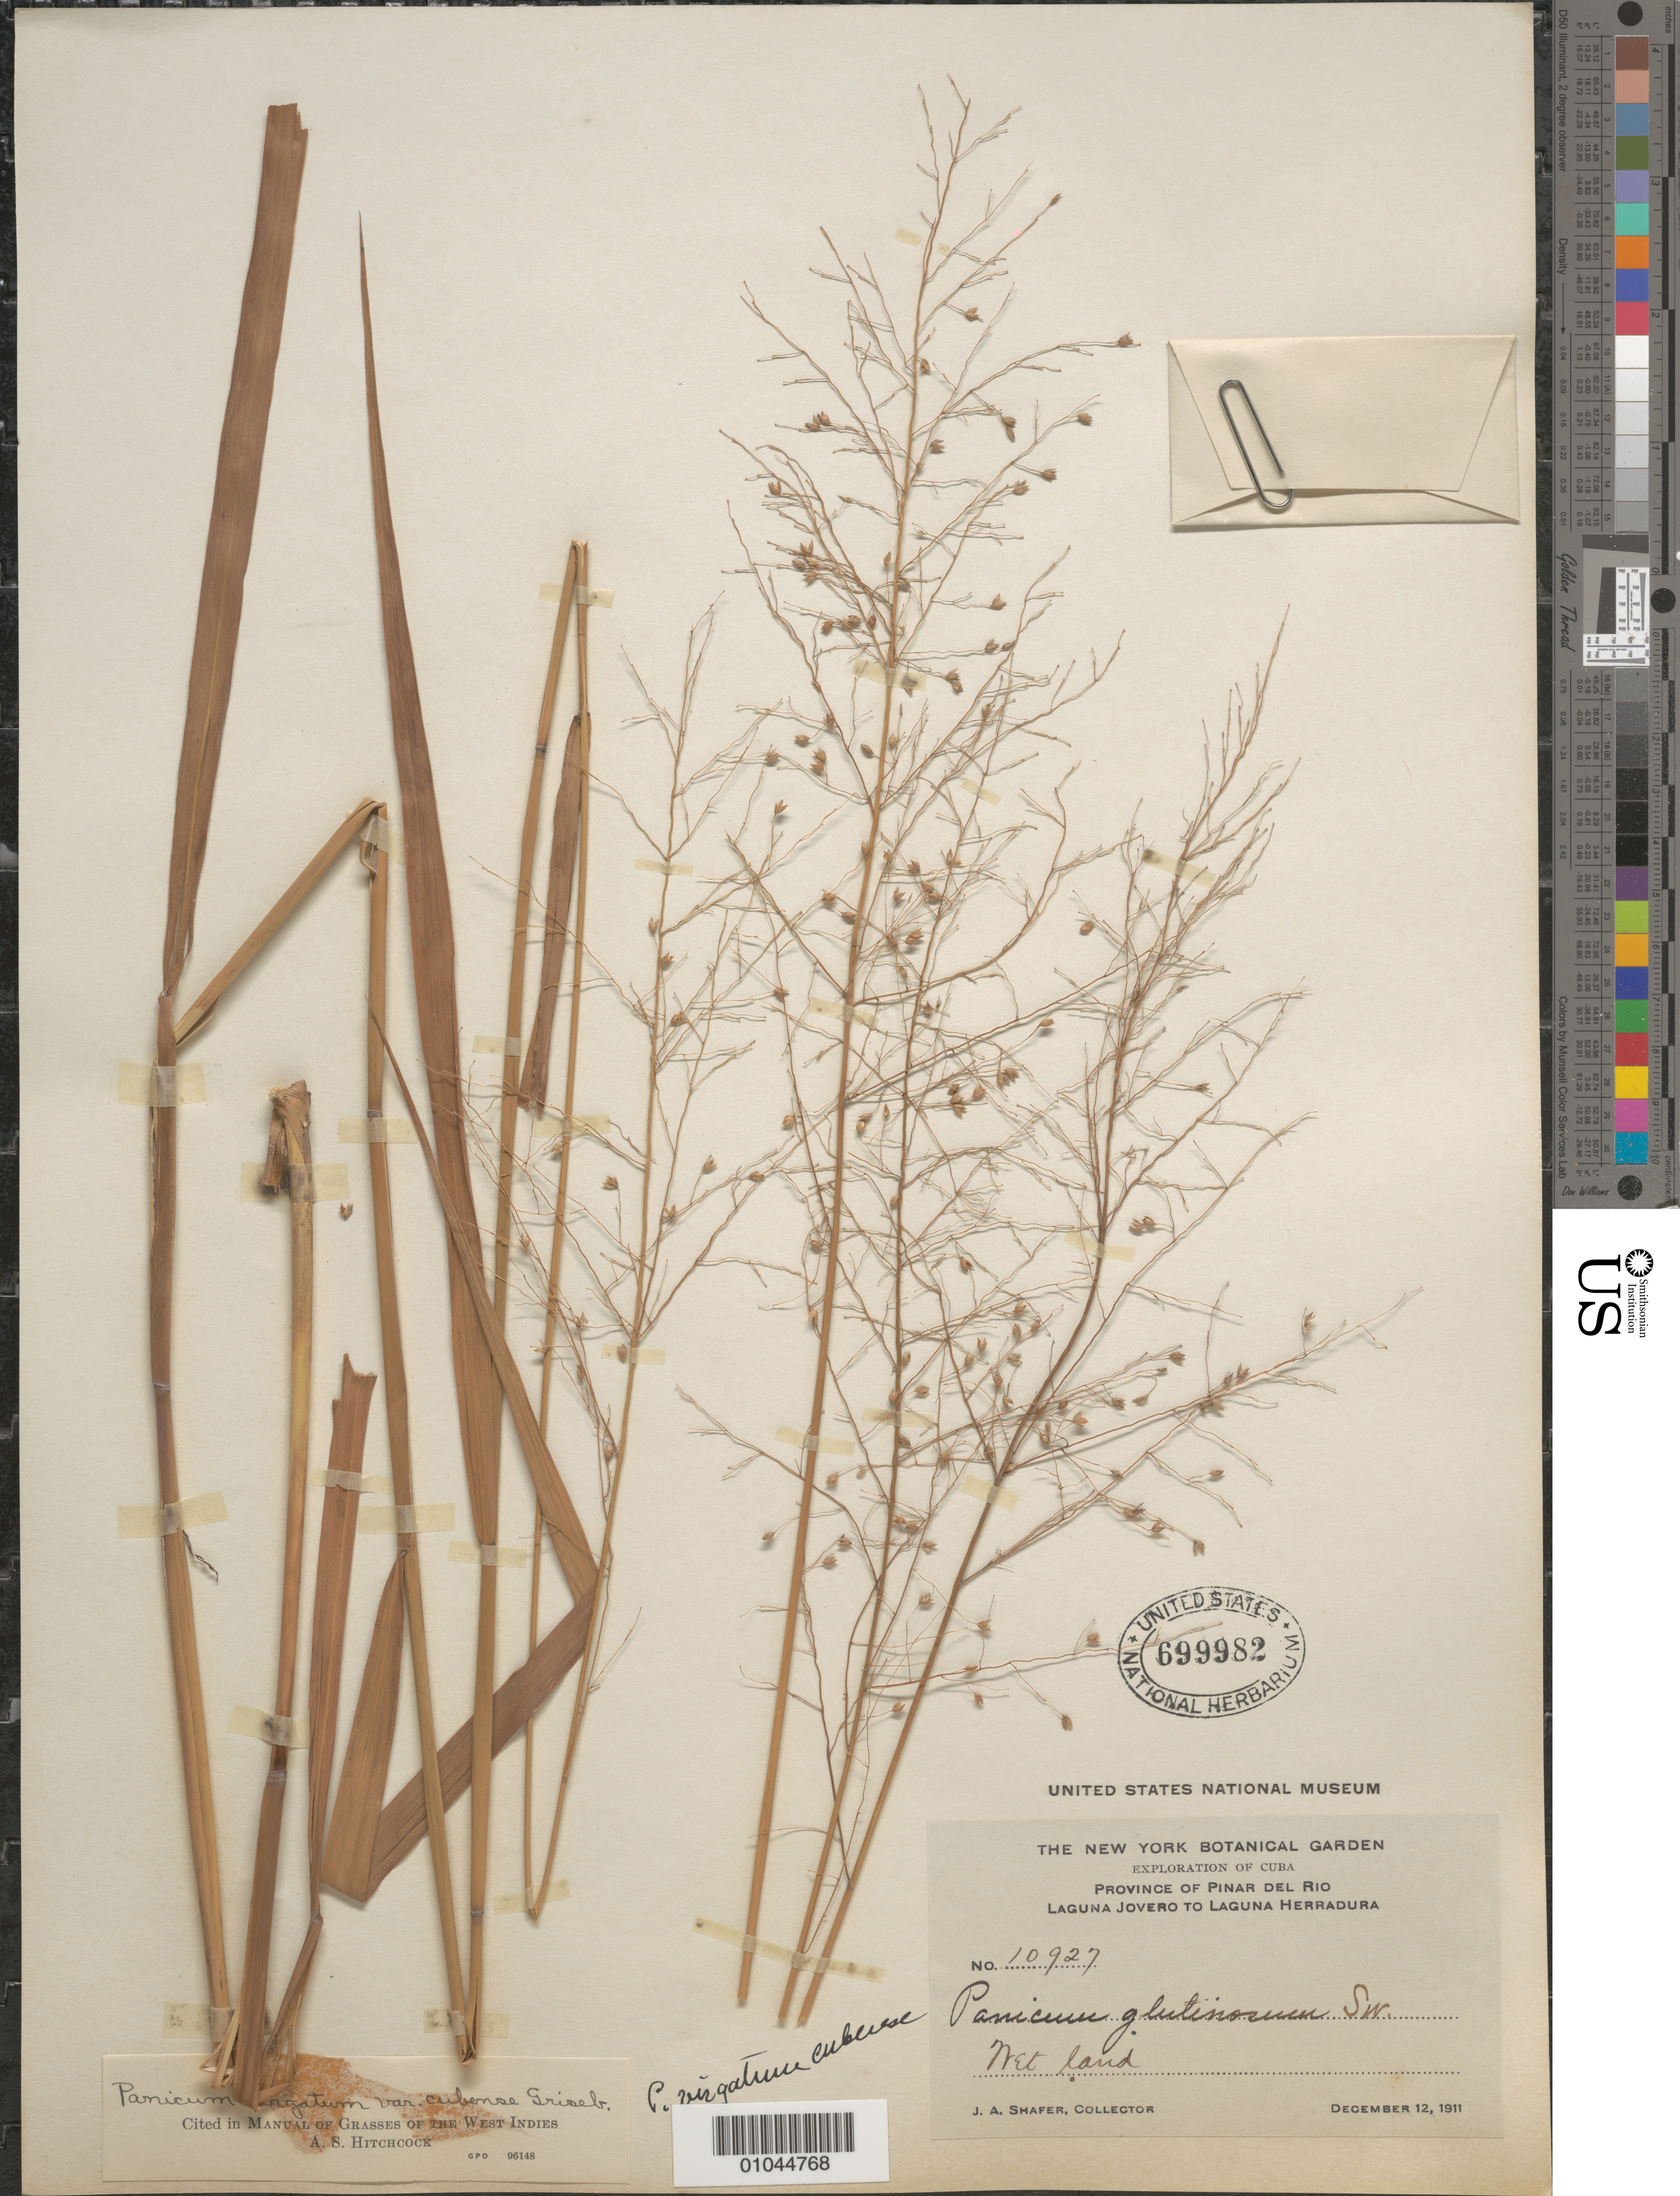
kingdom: Plantae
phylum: Tracheophyta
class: Liliopsida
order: Poales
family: Poaceae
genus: Panicum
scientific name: Panicum virgatum var. cubense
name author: Griseb.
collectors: J. A. Shafer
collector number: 10927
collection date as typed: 12 Dec 1911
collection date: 1911-12-12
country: Cuba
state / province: Pinar del Rio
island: Cuba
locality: Laguna Jovero to Laguna Herradura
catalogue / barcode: US 699982